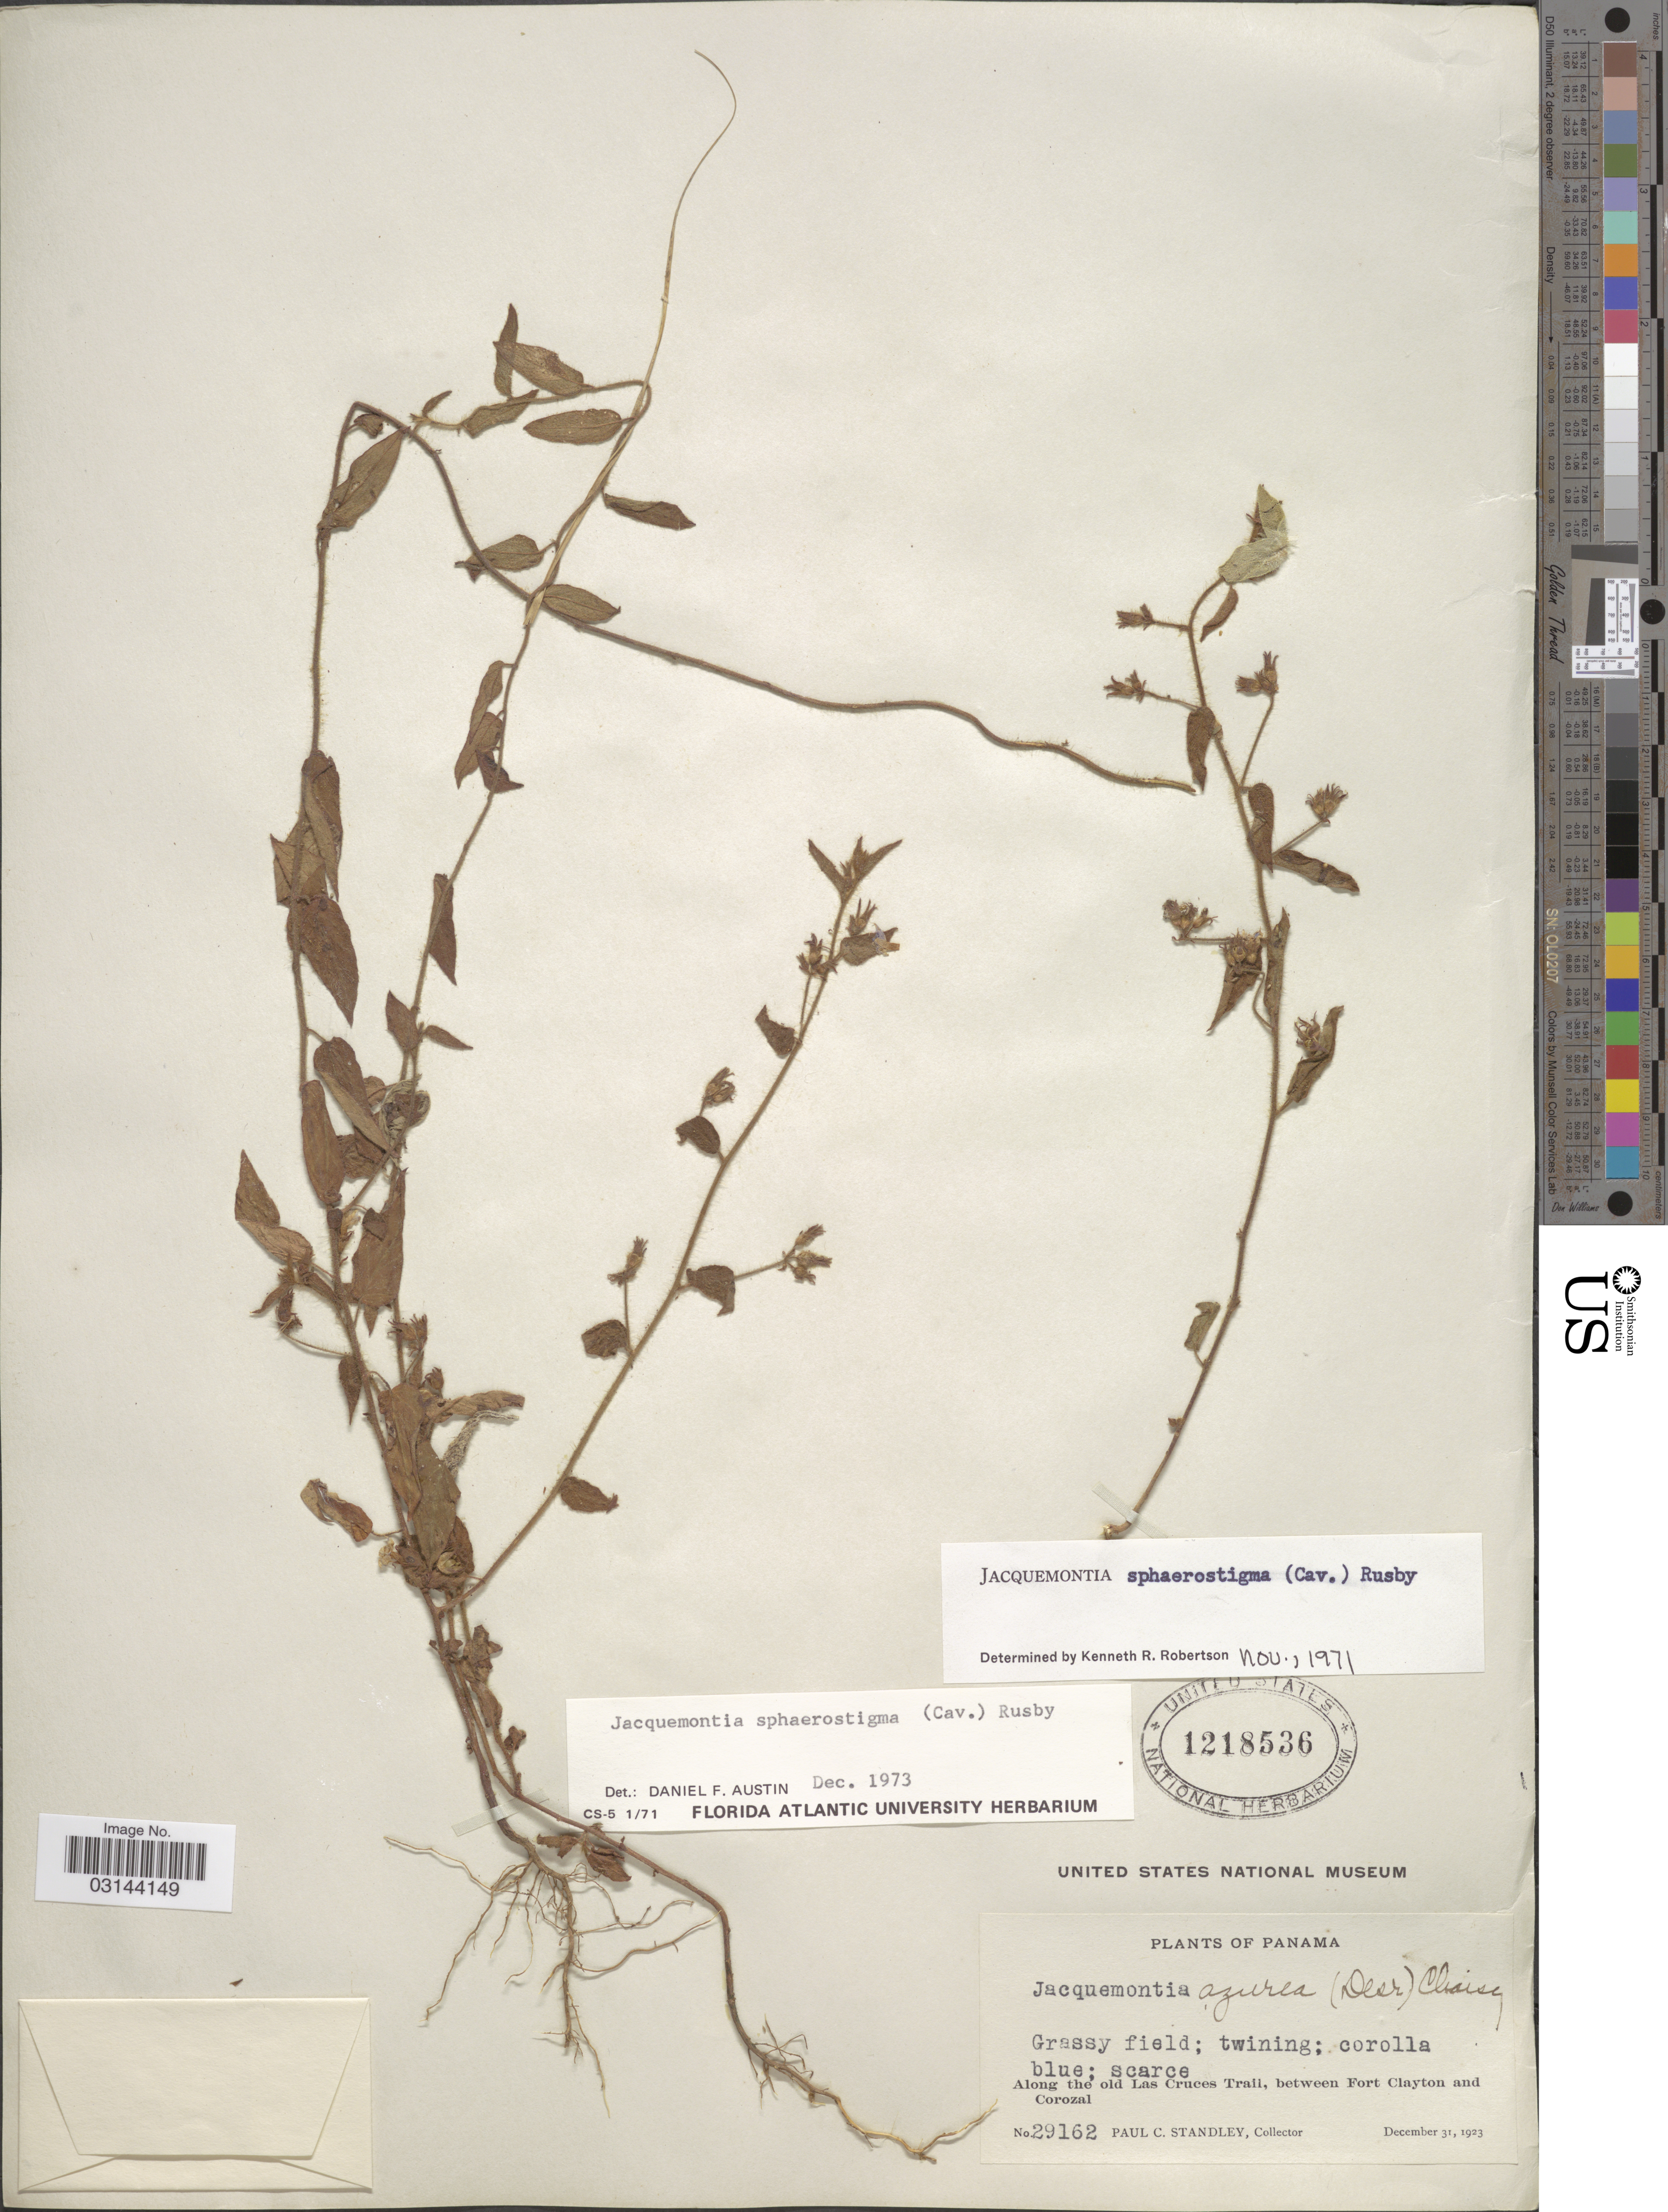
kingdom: Plantae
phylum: Tracheophyta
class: Magnoliopsida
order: Solanales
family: Convolvulaceae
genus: Jacquemontia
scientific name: Jacquemontia sphaerostigma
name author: (Cav.) Rusby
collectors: P. C. Standley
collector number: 29162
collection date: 1923-12-31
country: Panama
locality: Along the old Las Cruces Trail, between Fort Clayton and Corozal.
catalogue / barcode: US 1218536